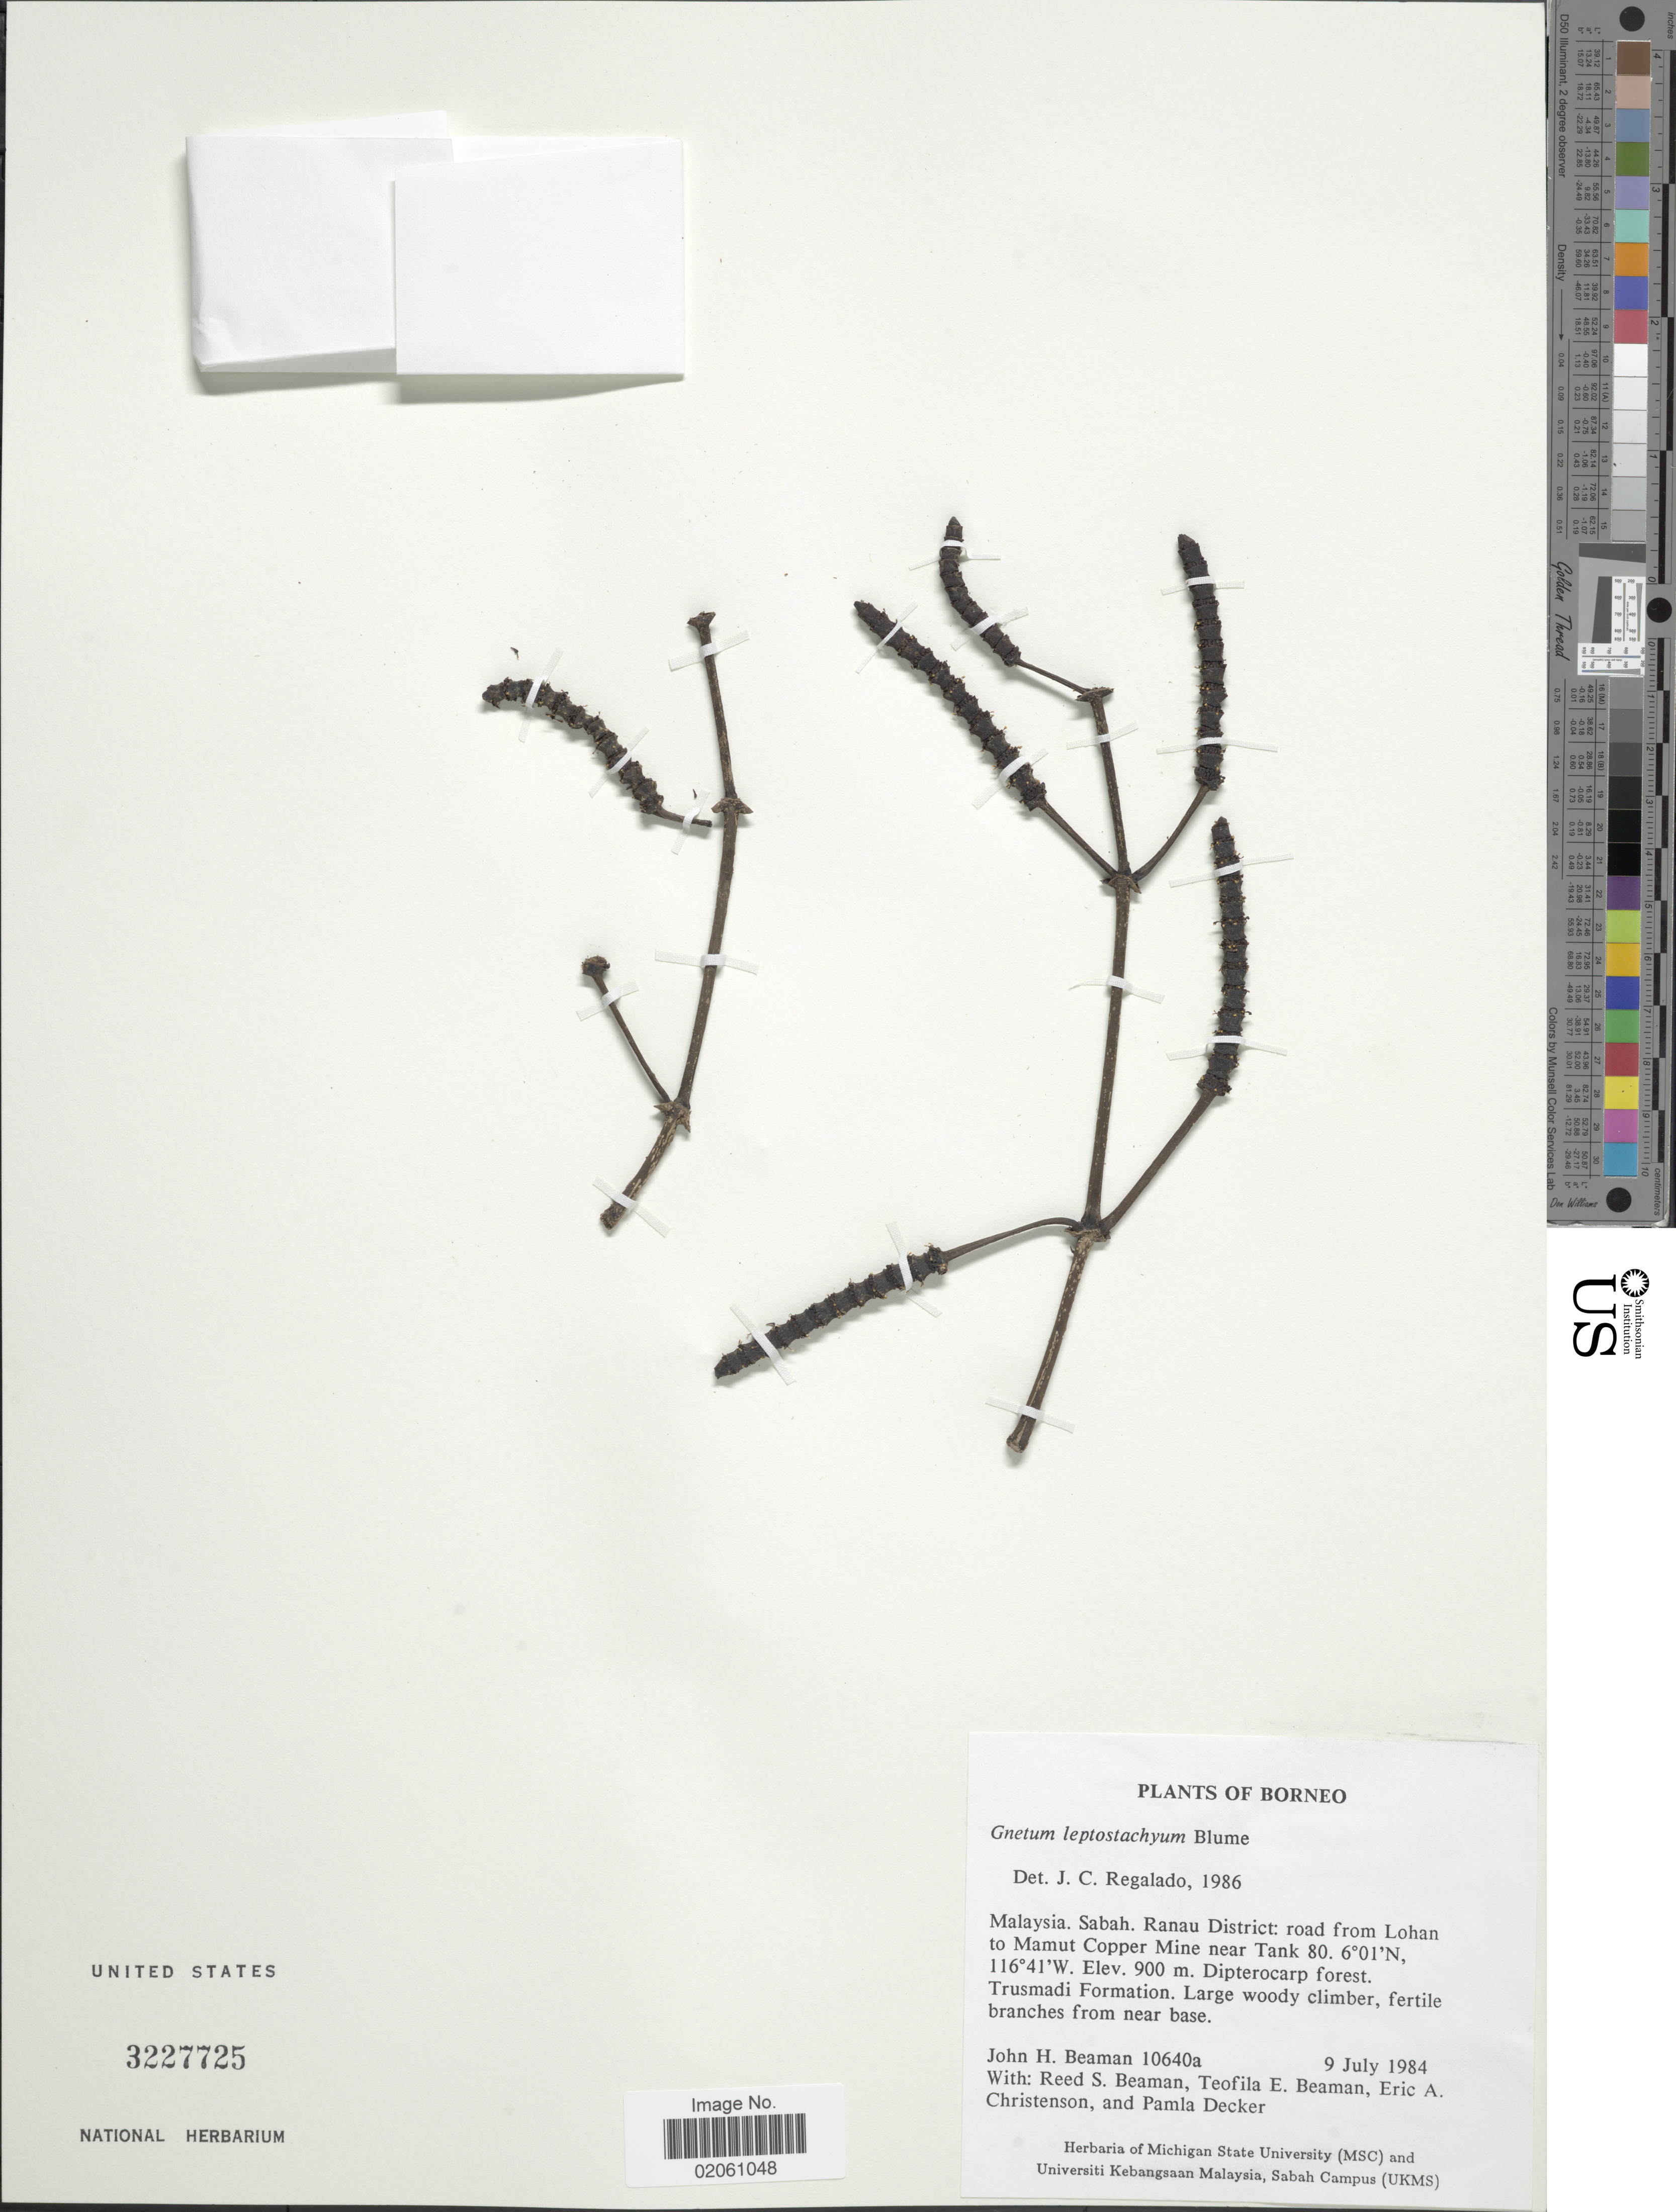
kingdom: Plantae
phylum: Tracheophyta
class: Gnetopsida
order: Gnetales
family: Gnetaceae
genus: Gnetum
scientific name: Gnetum leptostachyum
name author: Blume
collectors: J. H. Beaman, R. S. Beaman, T. E. Beaman, E. A. Christenson & P. Decker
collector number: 10640a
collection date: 1984-07-09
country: Malaysia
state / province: Sabah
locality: Ranau District: road from Lohan to Mamut Copper Mine near Tank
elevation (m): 900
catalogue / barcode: US 3227725